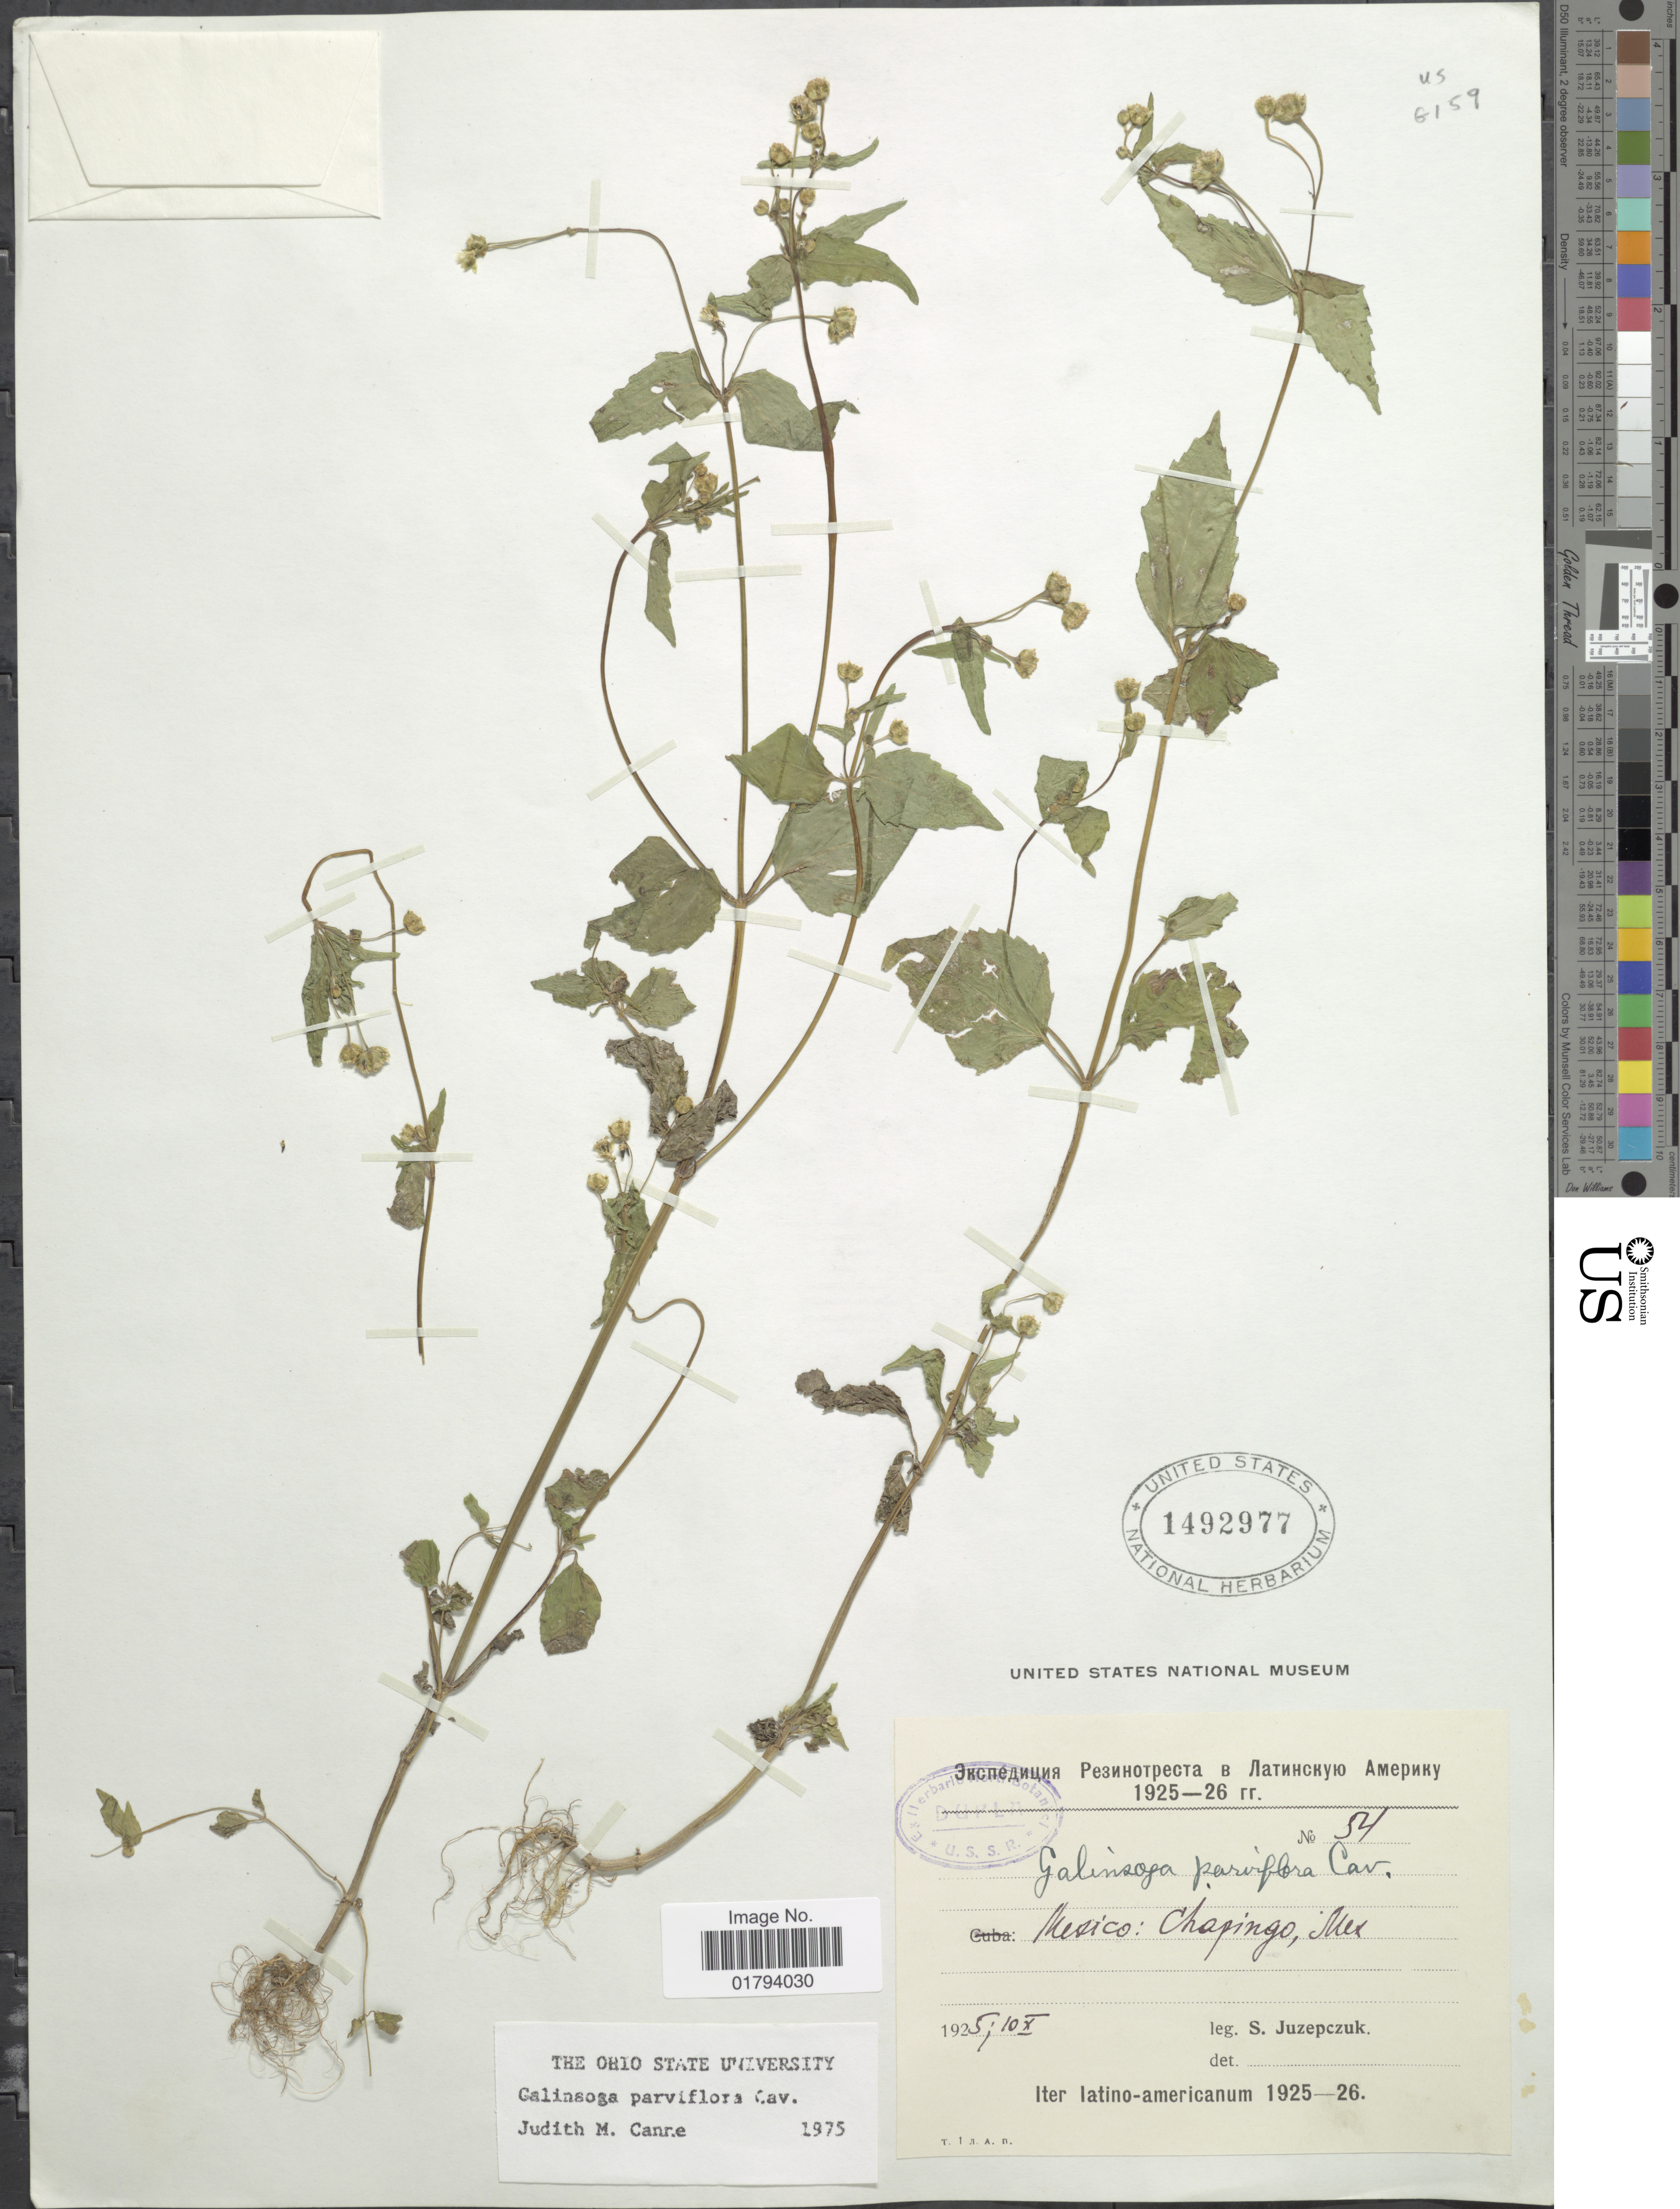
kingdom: Plantae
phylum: Tracheophyta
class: Magnoliopsida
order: Asterales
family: Asteraceae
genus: Galinsoga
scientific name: Galinsoga parviflora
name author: Cav.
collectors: S. V. Juzepczuk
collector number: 54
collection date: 1925-10-10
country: Mexico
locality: Chapingo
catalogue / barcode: US 1492977